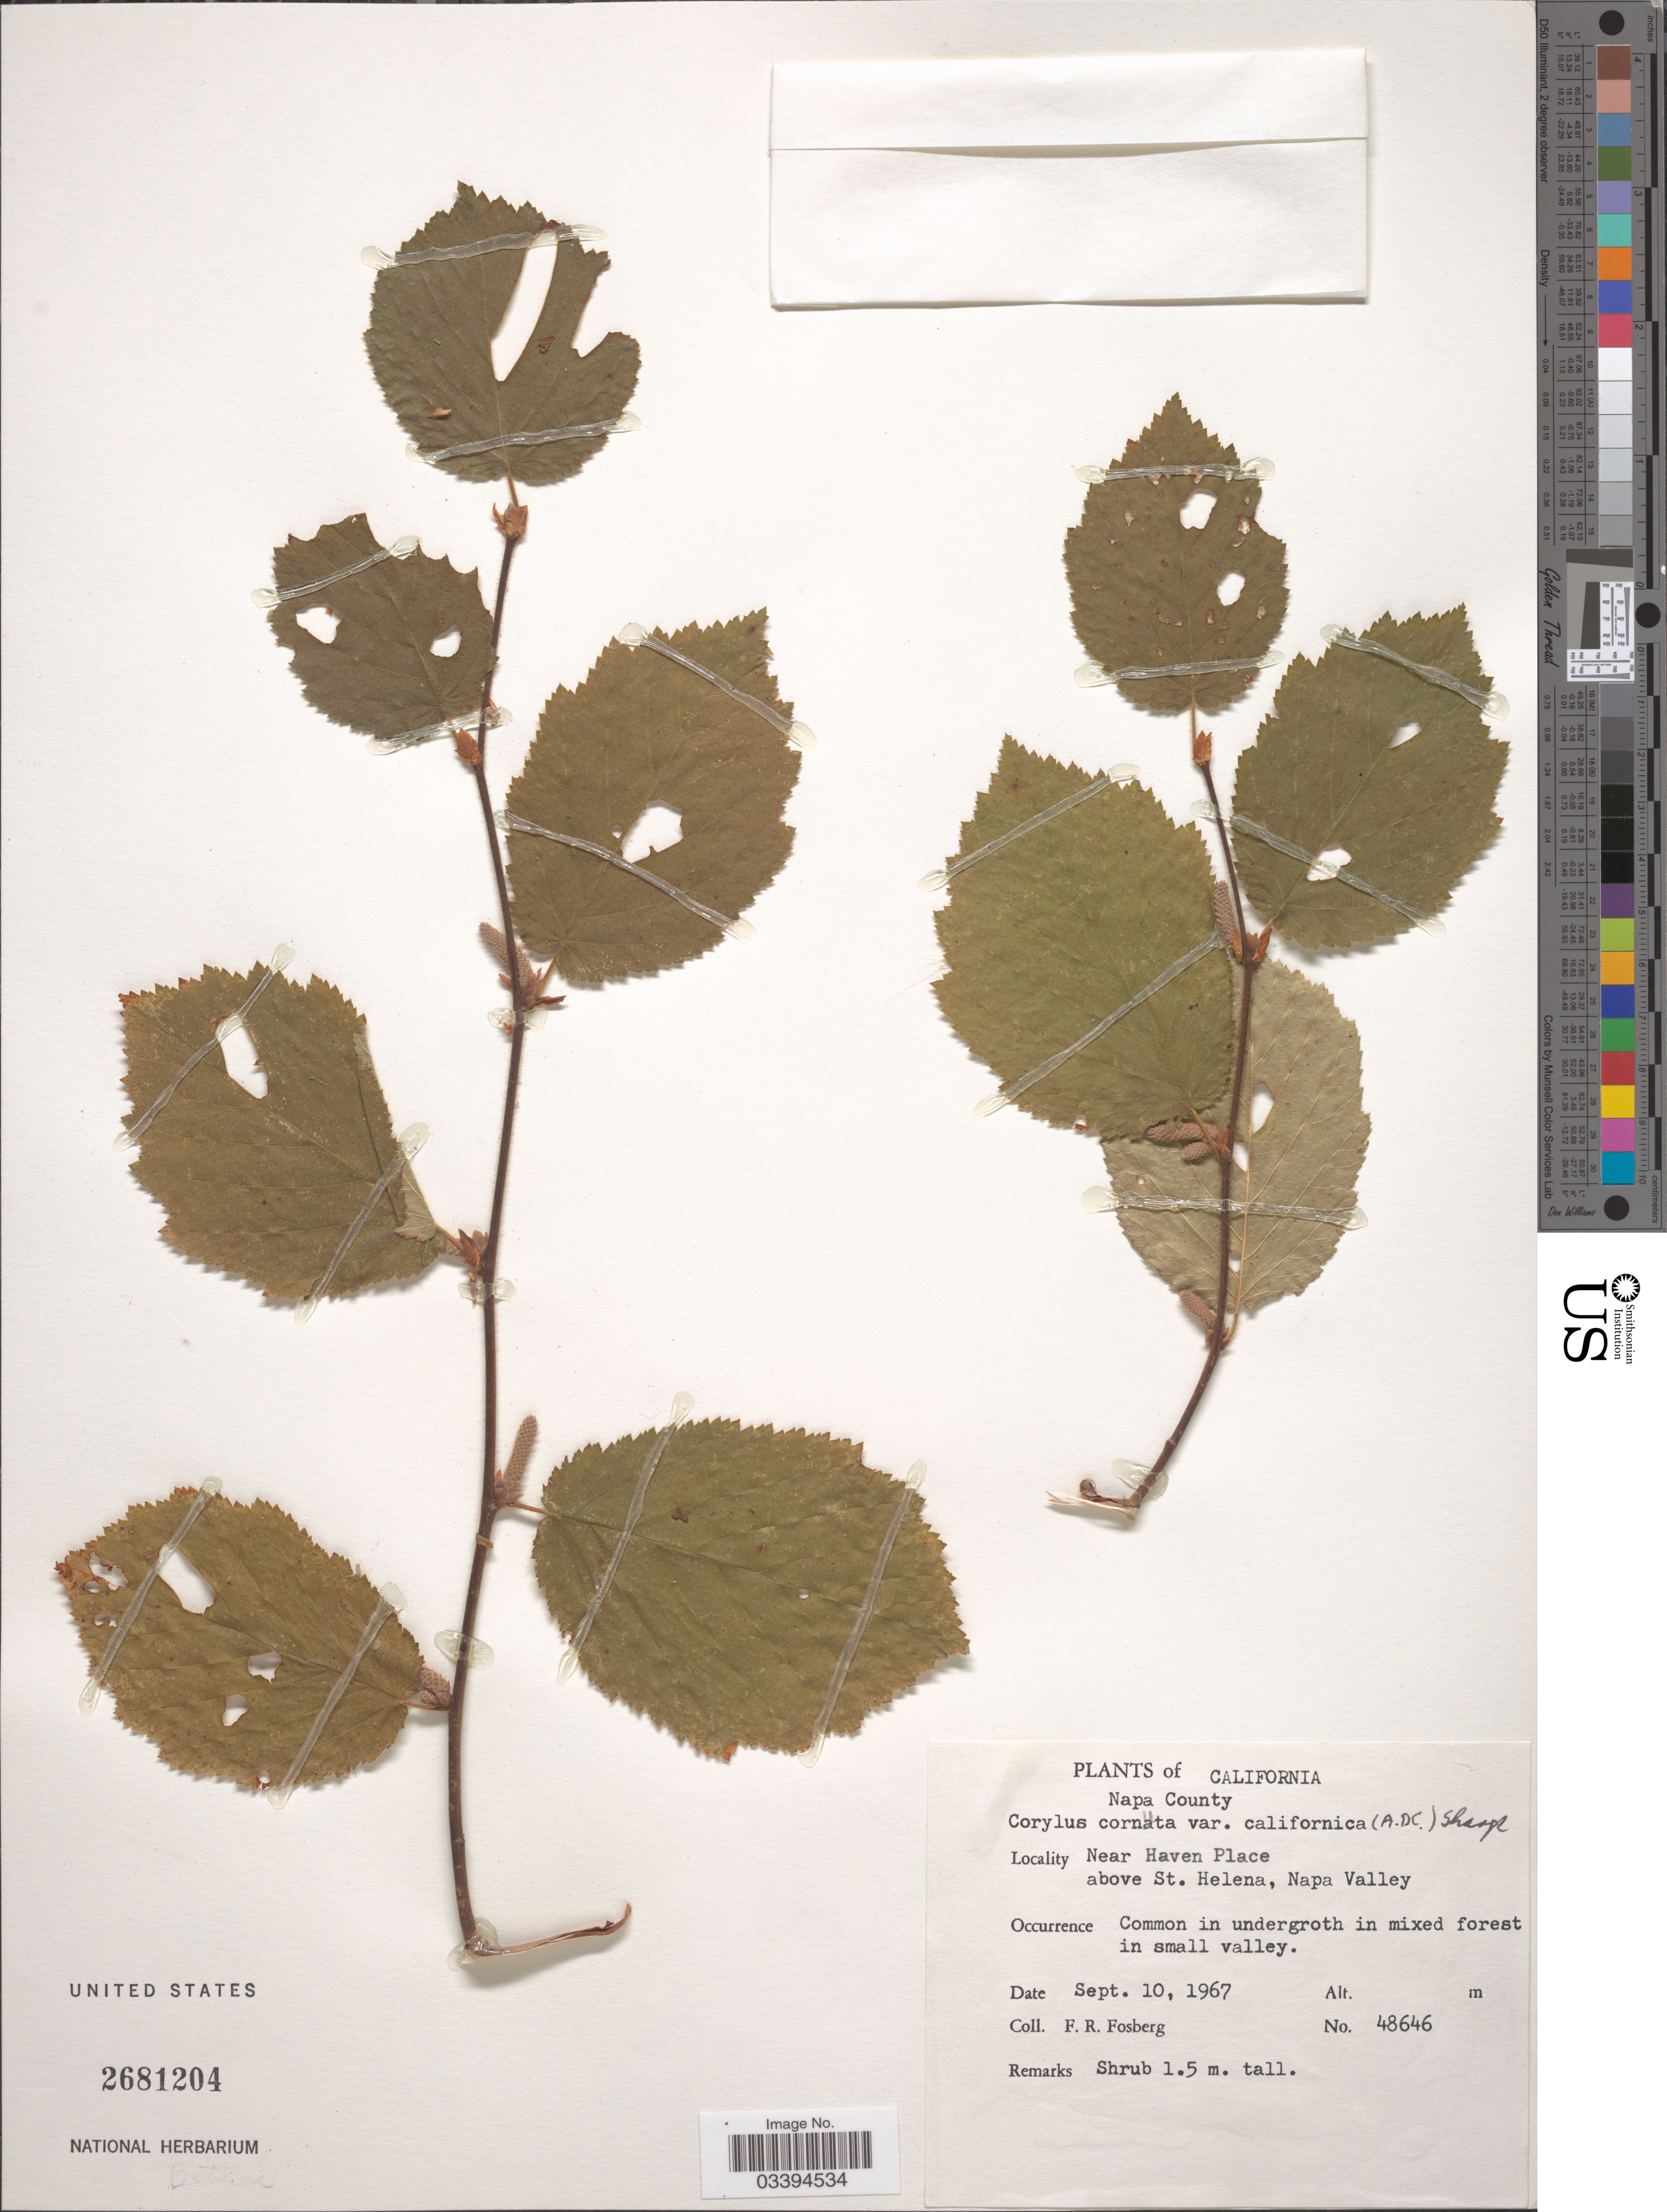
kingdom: Plantae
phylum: Tracheophyta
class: Magnoliopsida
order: Fagales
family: Betulaceae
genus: Corylus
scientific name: Corylus cornuta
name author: Marshall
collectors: F. R. Fosberg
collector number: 48646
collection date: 1967-09-10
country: United States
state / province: California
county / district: Napa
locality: Napa County. Near Haven Place above St. Helena, Napa Valley.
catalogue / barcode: US 2681204